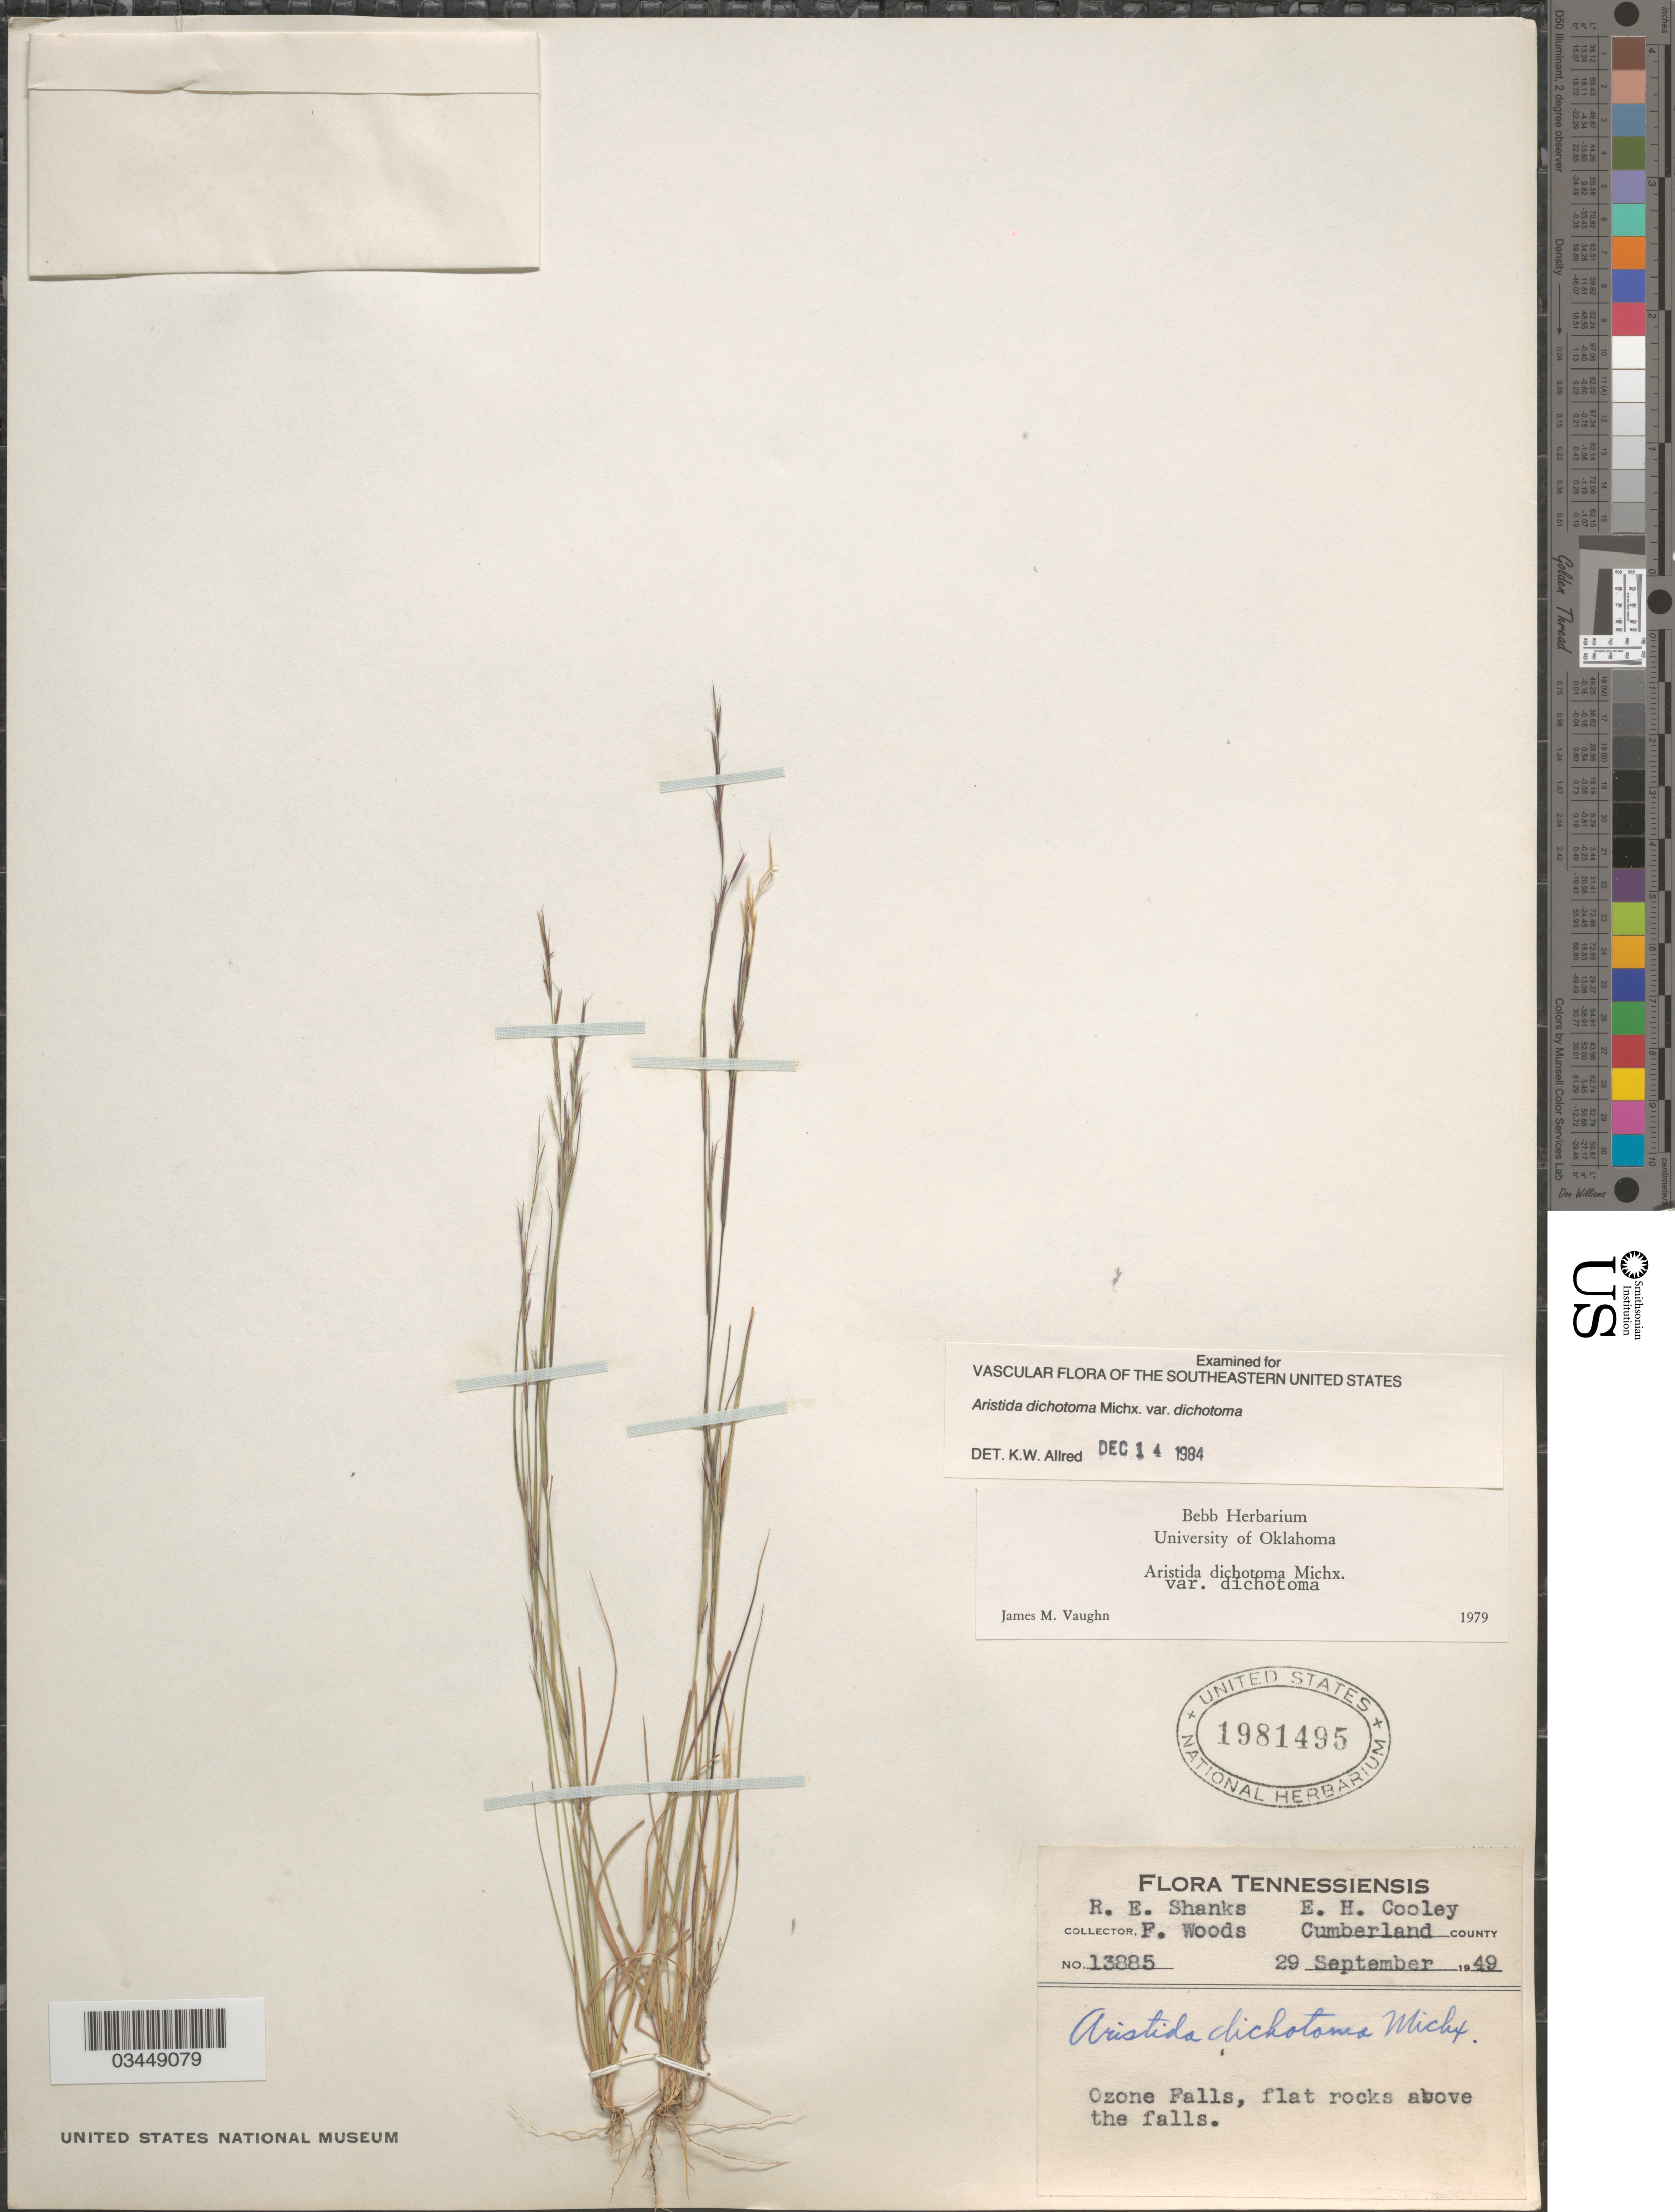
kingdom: Plantae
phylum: Tracheophyta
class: Liliopsida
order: Poales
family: Poaceae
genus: Aristida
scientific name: Aristida dichotoma var. dichotoma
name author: Michx.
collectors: R. Shanks, E. H. Cooley & F. Woods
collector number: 13885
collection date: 1949-09-29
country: United States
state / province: Tennessee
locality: Cumberland County. Ozone Falls, flat rocks above the falls.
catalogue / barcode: US 1981495